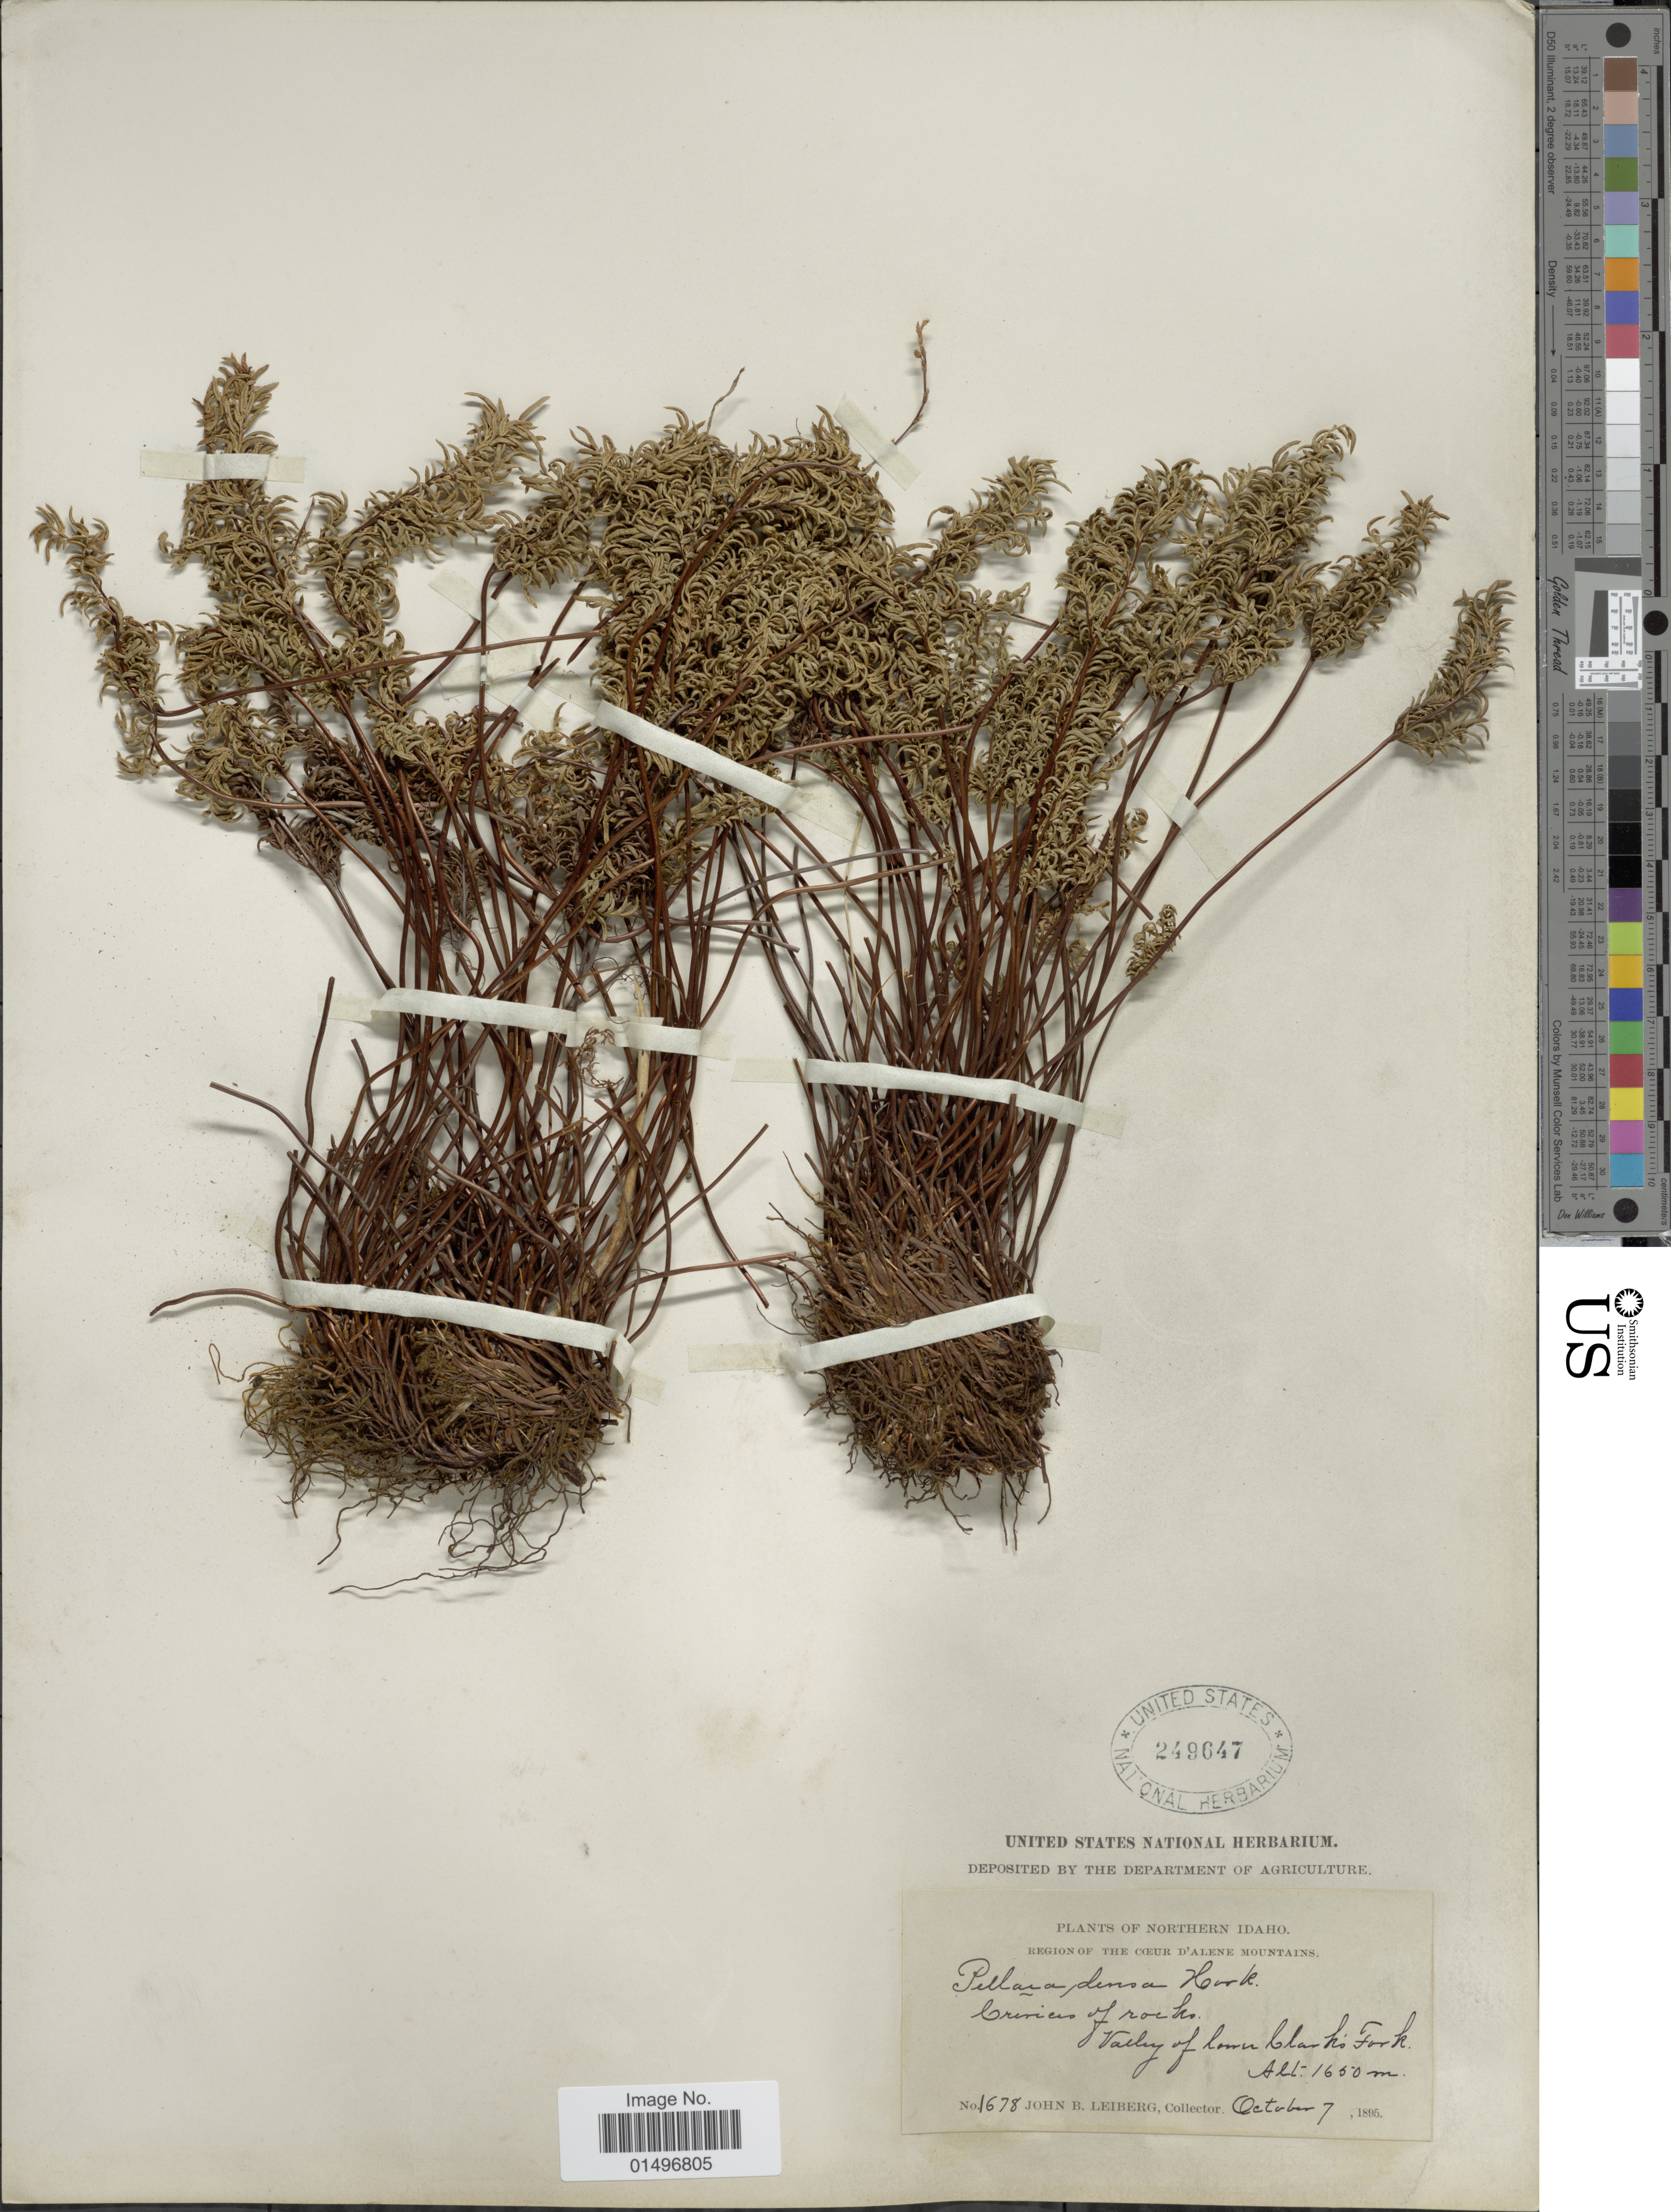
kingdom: Plantae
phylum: Tracheophyta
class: Polypodiopsida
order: Polypodiales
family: Pteridaceae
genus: Aspidotis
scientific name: Aspidotis densa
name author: (Brack.) Lellinger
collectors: J. B. Leiberg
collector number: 1678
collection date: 1895-10-07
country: United States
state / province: Idaho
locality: Northern Idaho, region of the Ceur D'Alene Mountains, Valley of Lower Clark's Fork.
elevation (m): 1650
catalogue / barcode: US 249647